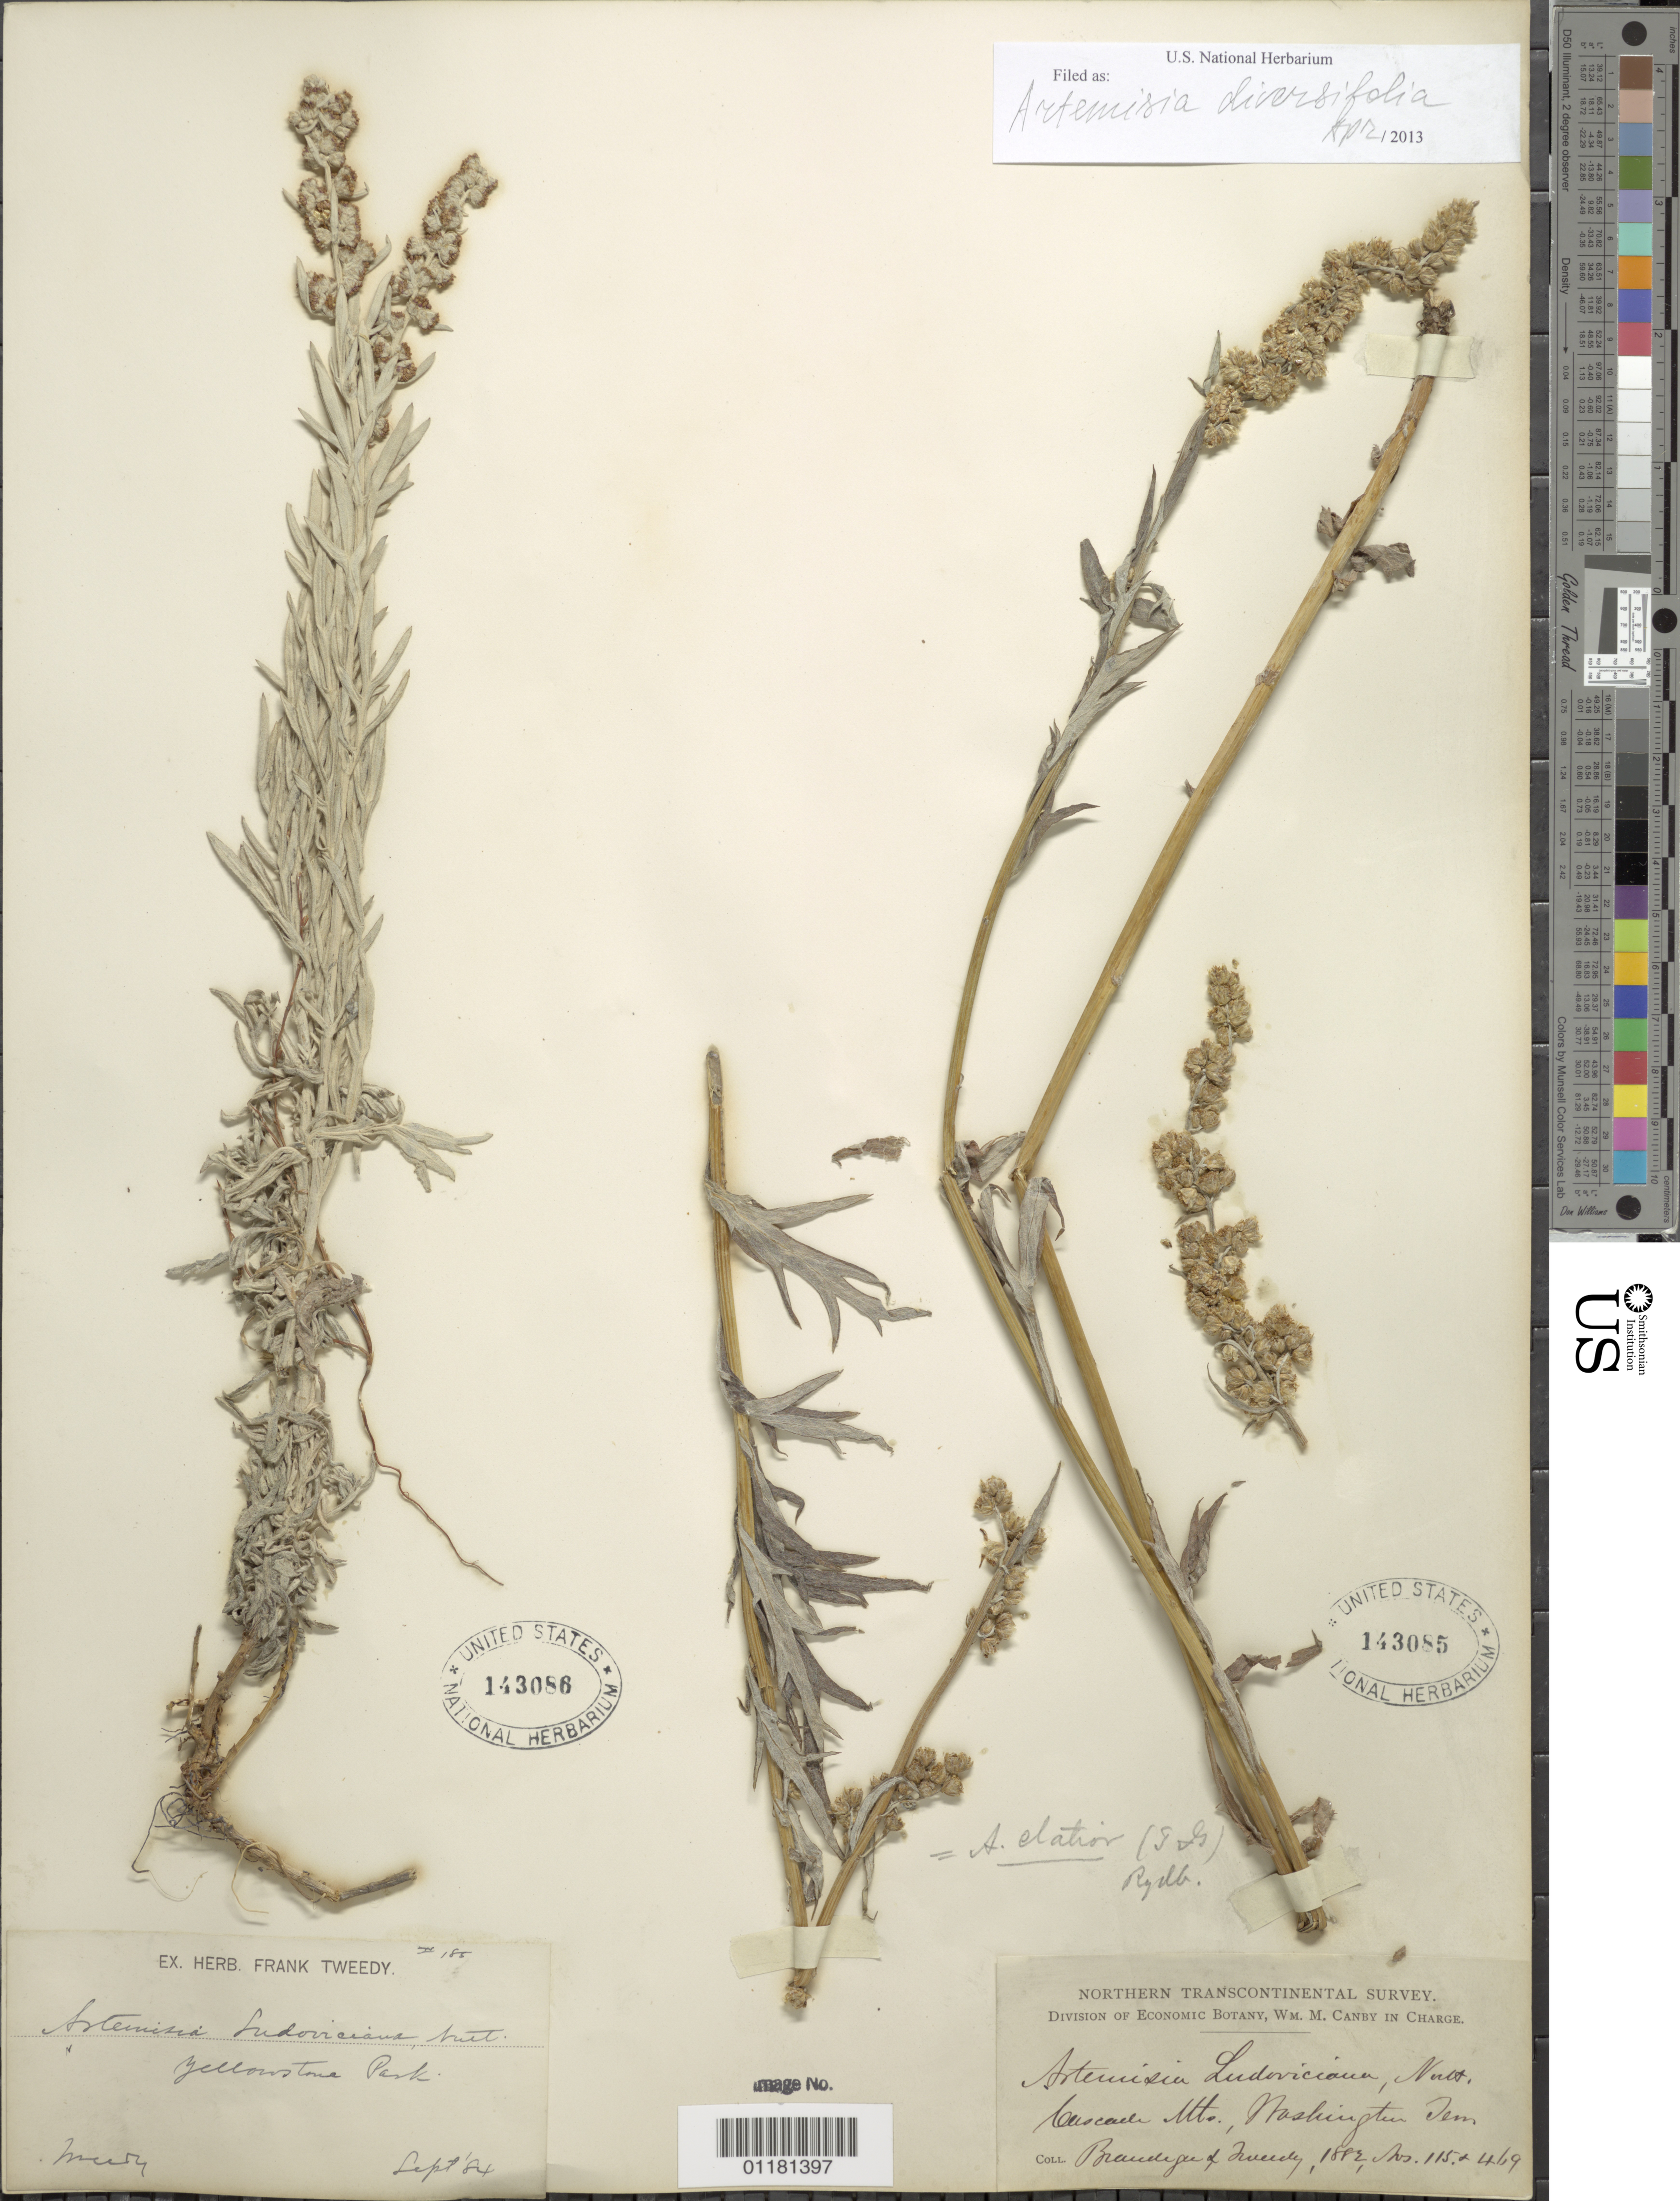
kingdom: Plantae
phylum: Tracheophyta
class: Magnoliopsida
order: Asterales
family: Asteraceae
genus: Artemisia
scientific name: Artemisia diversifolia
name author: Rydb.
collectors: T. S. Brandegee & F. Tweedy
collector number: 415 and 469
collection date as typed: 1882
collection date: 1882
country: United States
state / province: Washington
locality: Cascade Mts.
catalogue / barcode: US 143085